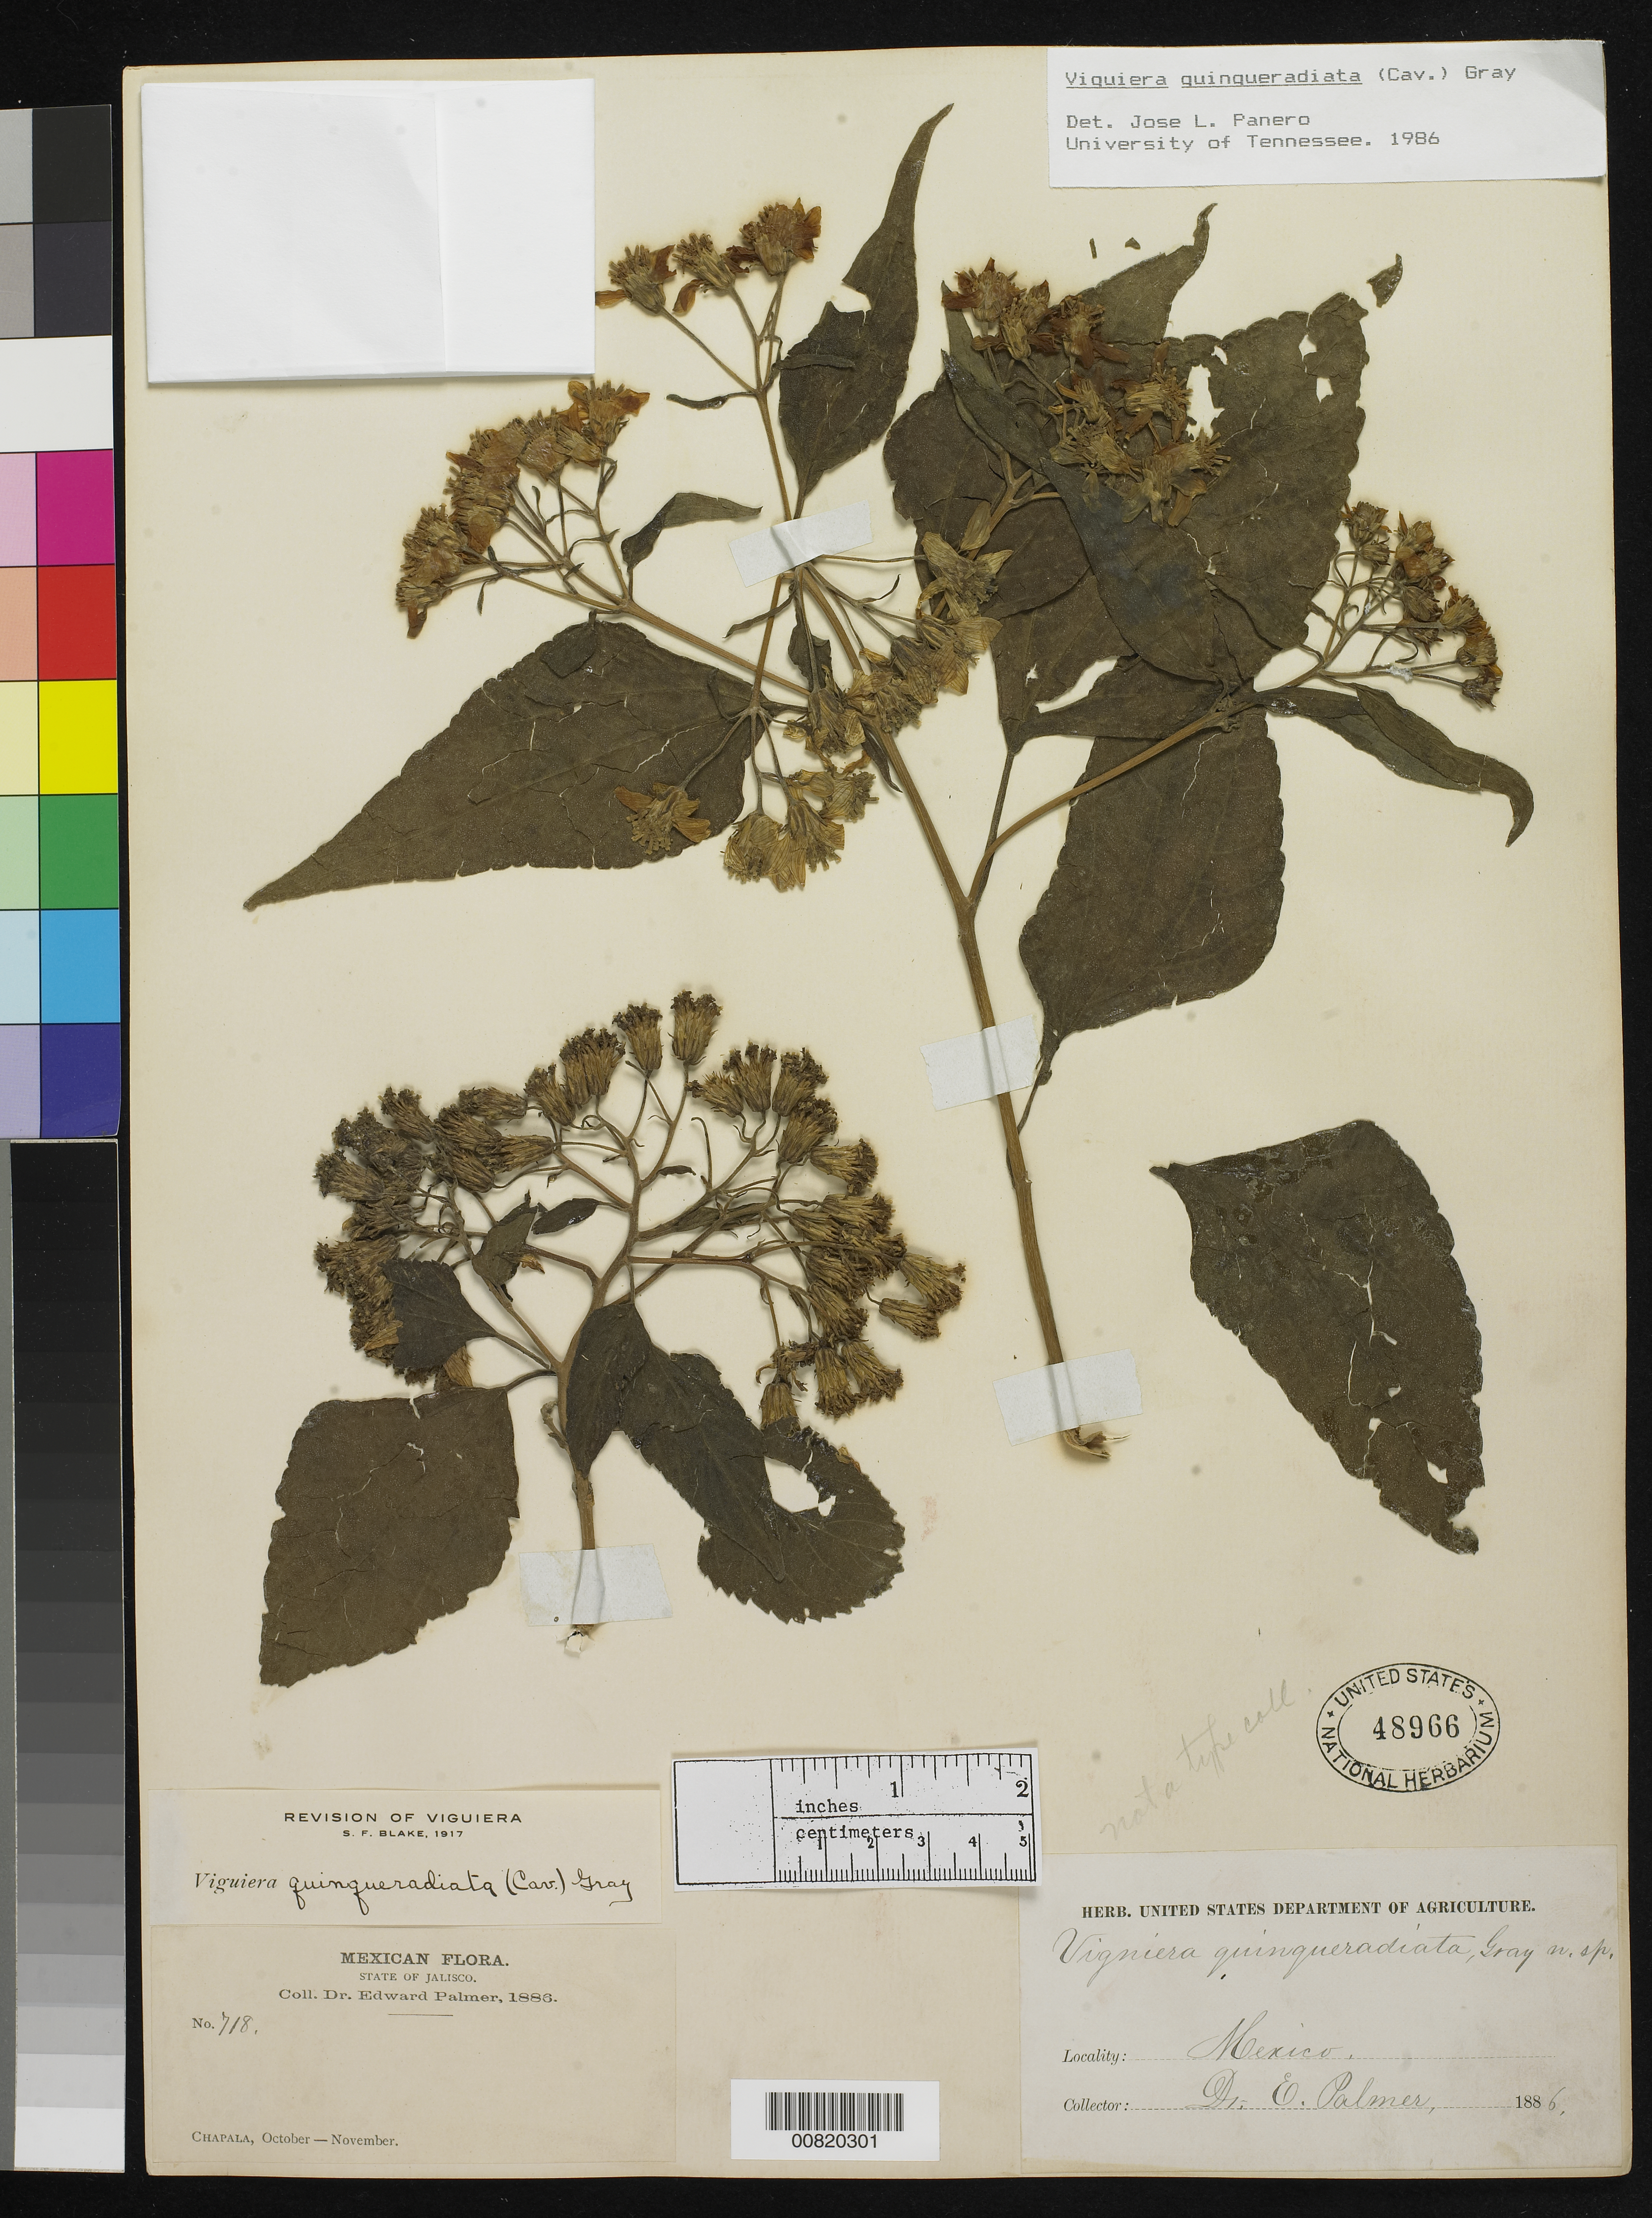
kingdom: Plantae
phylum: Tracheophyta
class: Magnoliopsida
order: Asterales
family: Asteraceae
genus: Viguiera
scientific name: Viguiera quinqueradiata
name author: (Cav.) A. Gray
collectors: E. Palmer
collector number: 718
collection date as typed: Oct 1886 to -- Nov 1886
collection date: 1886-10/1886-11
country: Mexico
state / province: Jalisco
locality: Chapala, Jalisco.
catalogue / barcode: US 48966